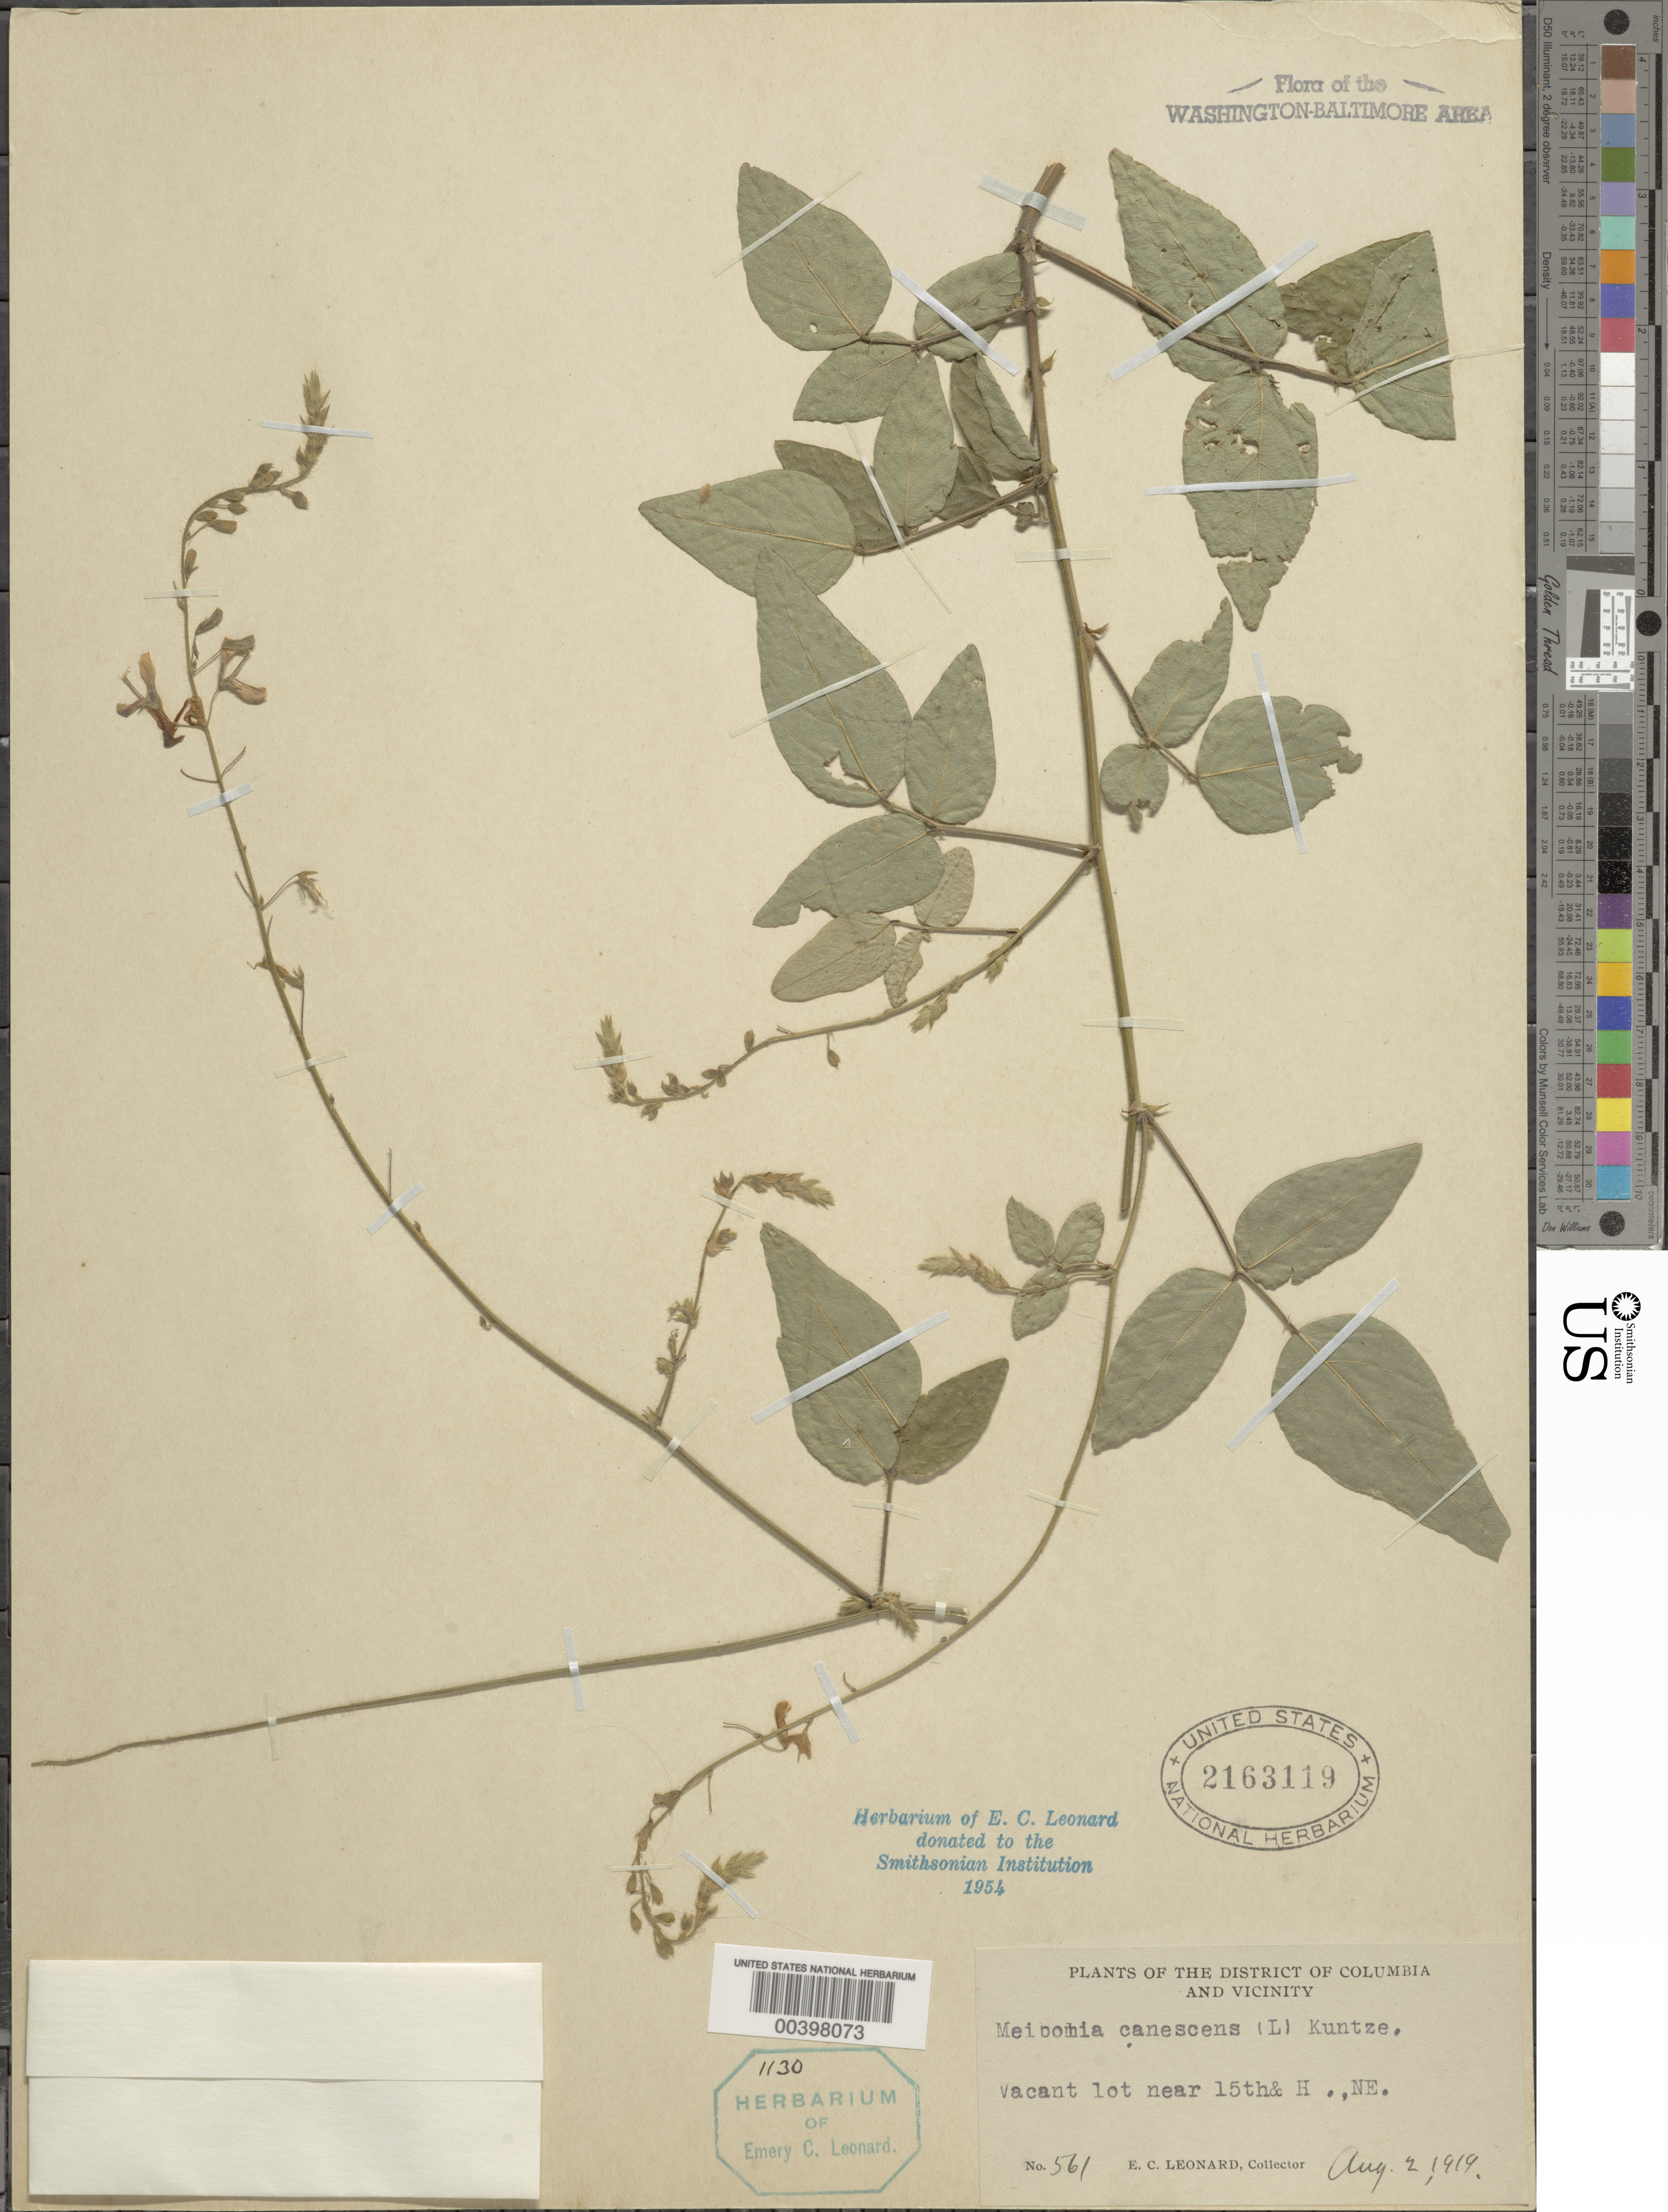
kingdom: Plantae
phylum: Tracheophyta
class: Magnoliopsida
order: Fabales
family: Fabaceae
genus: Desmodium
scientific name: Desmodium canescens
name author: (L.) DC.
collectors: E. C. Leonard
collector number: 561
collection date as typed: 02 Aug 1919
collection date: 1919-08-02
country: United States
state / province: District of Columbia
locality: Lot near 15th and H.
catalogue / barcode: US 2163119